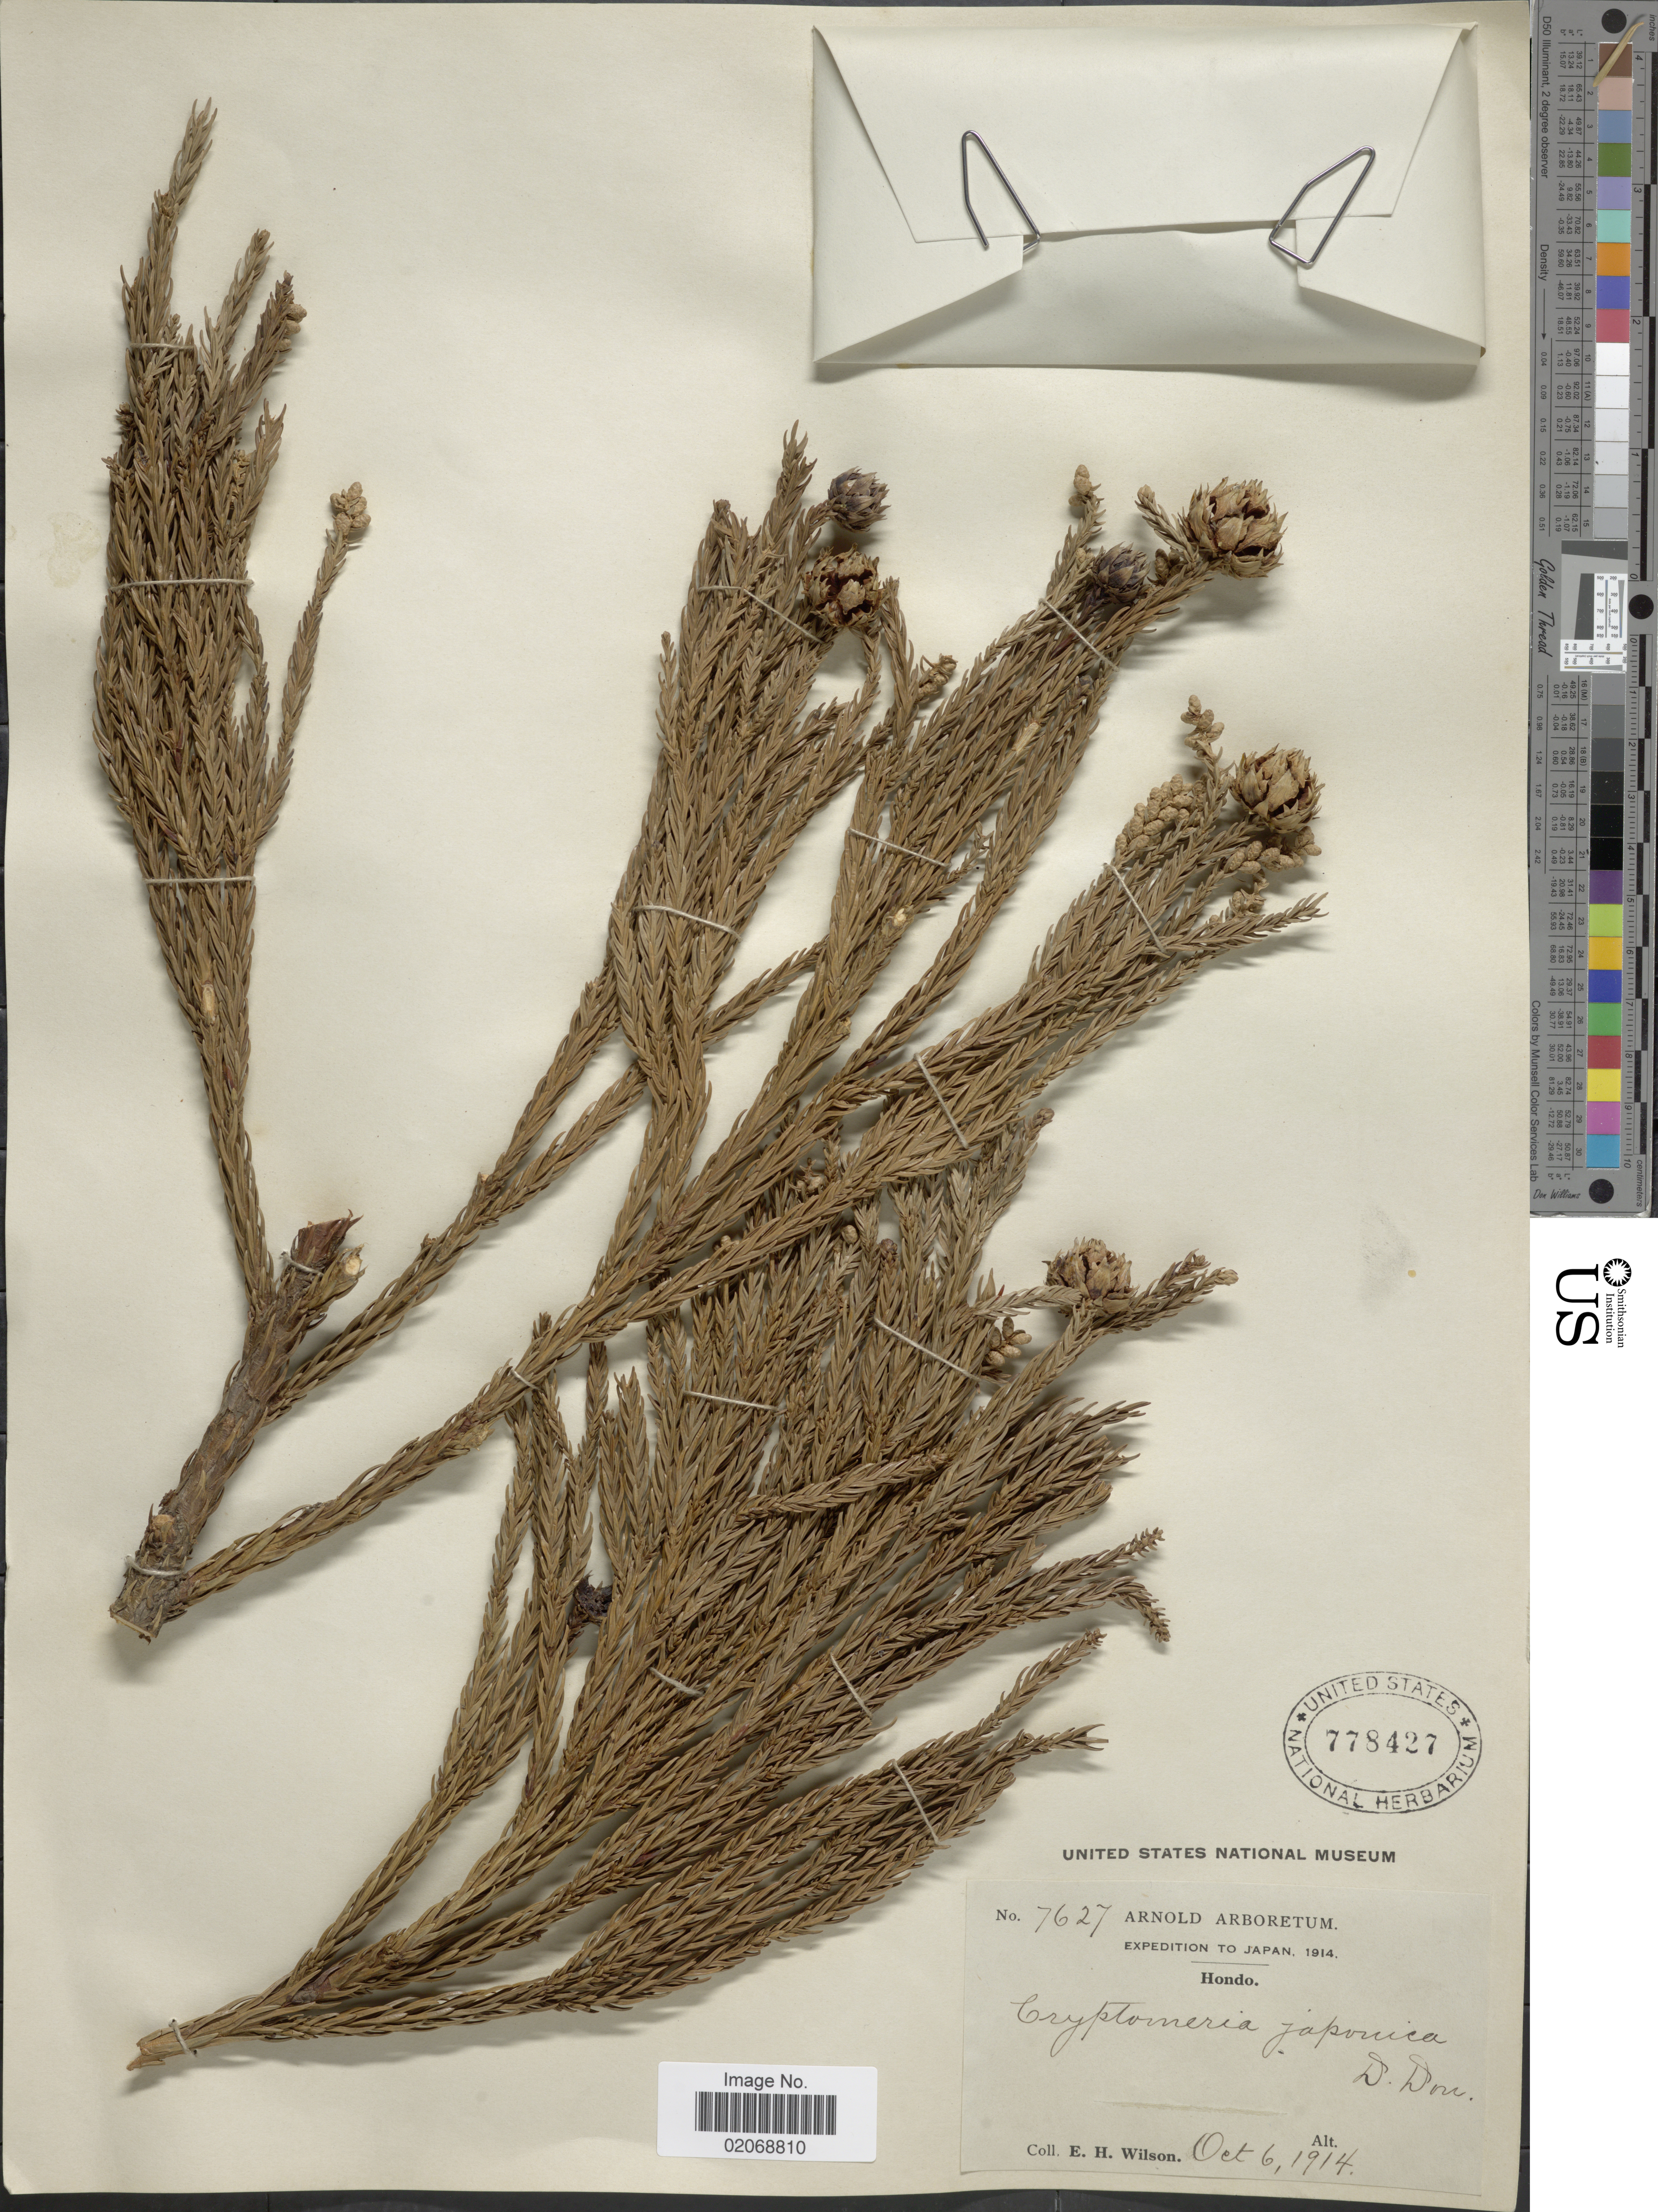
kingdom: Plantae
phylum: Tracheophyta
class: Pinopsida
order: Pinales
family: Cupressaceae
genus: Cryptomeria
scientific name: Cryptomeria japonica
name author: (Thunb. ex L. f.) D. Don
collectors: E. Wilson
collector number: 7627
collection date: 1914-10-06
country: Japan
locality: Hondo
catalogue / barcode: US 778427